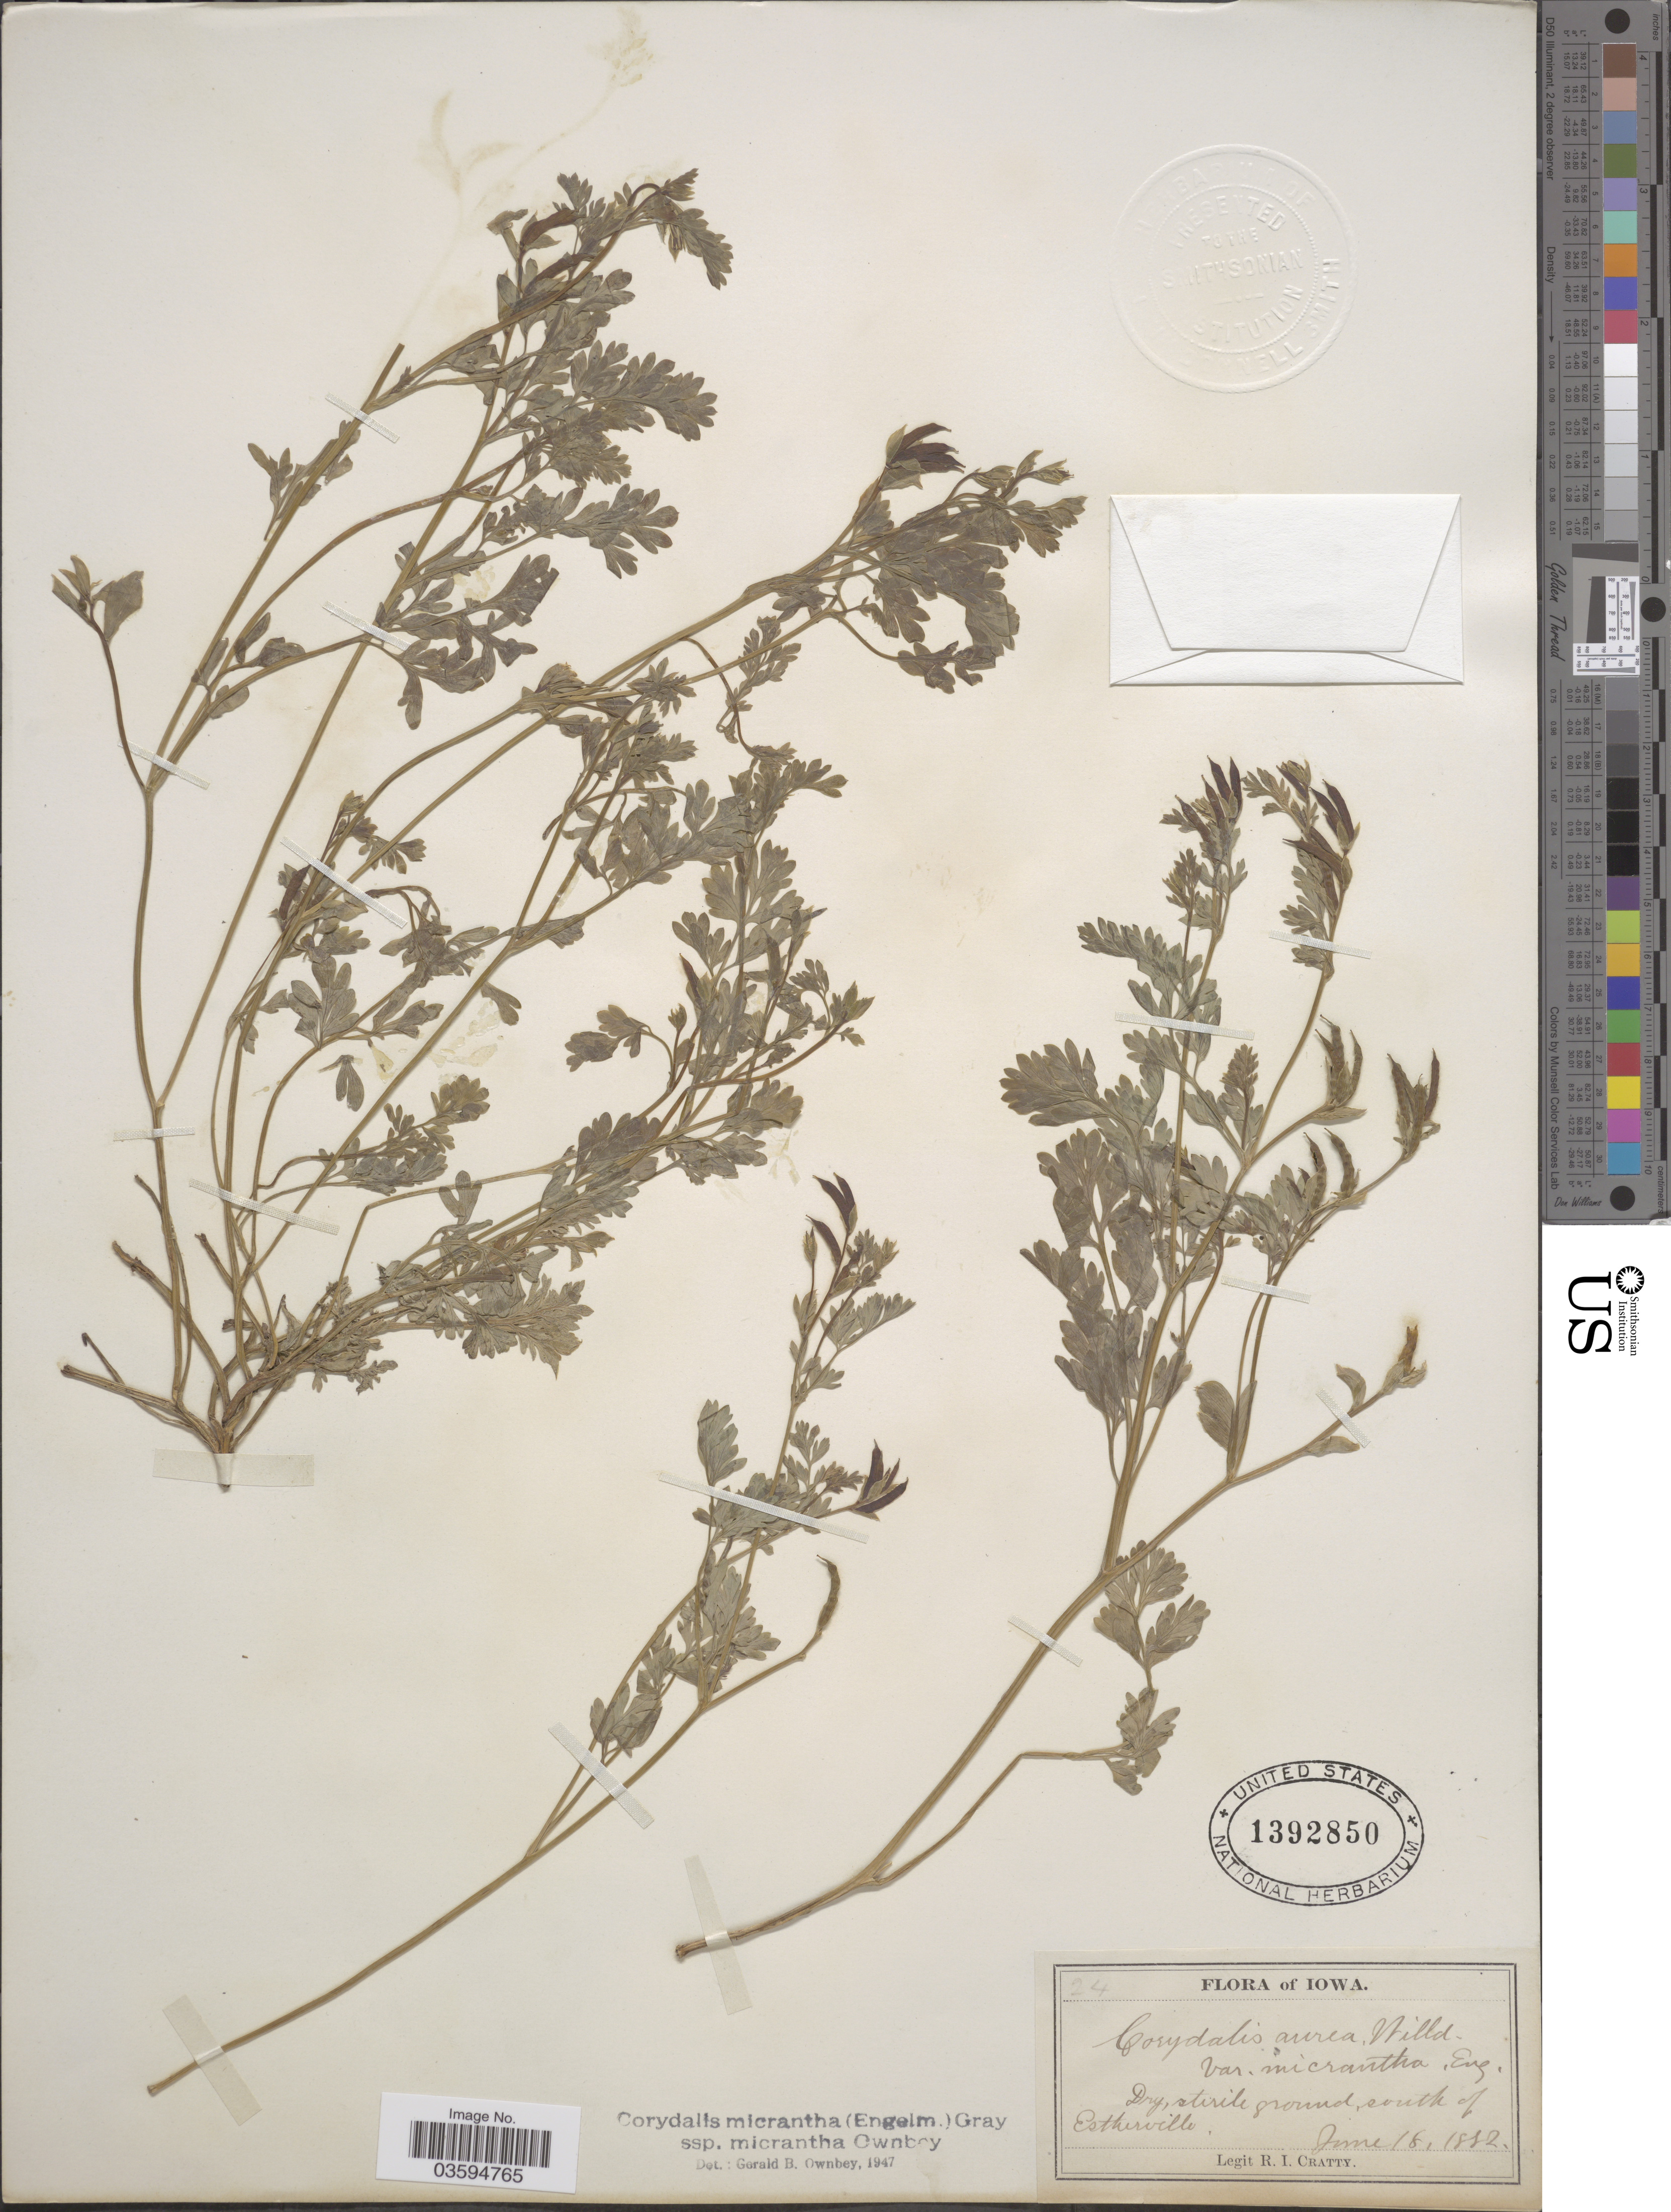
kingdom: Plantae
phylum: Tracheophyta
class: Magnoliopsida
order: Ranunculales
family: Papaveraceae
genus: Corydalis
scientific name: Corydalis micrantha subsp. micrantha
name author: (Engelm. & A. Gray) A. Gray & J.M. Coult.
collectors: R. Cratty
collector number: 24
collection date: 1882-06-18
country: United States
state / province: Iowa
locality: Dry, stirile ground, south of Estherville.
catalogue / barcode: US 1392850